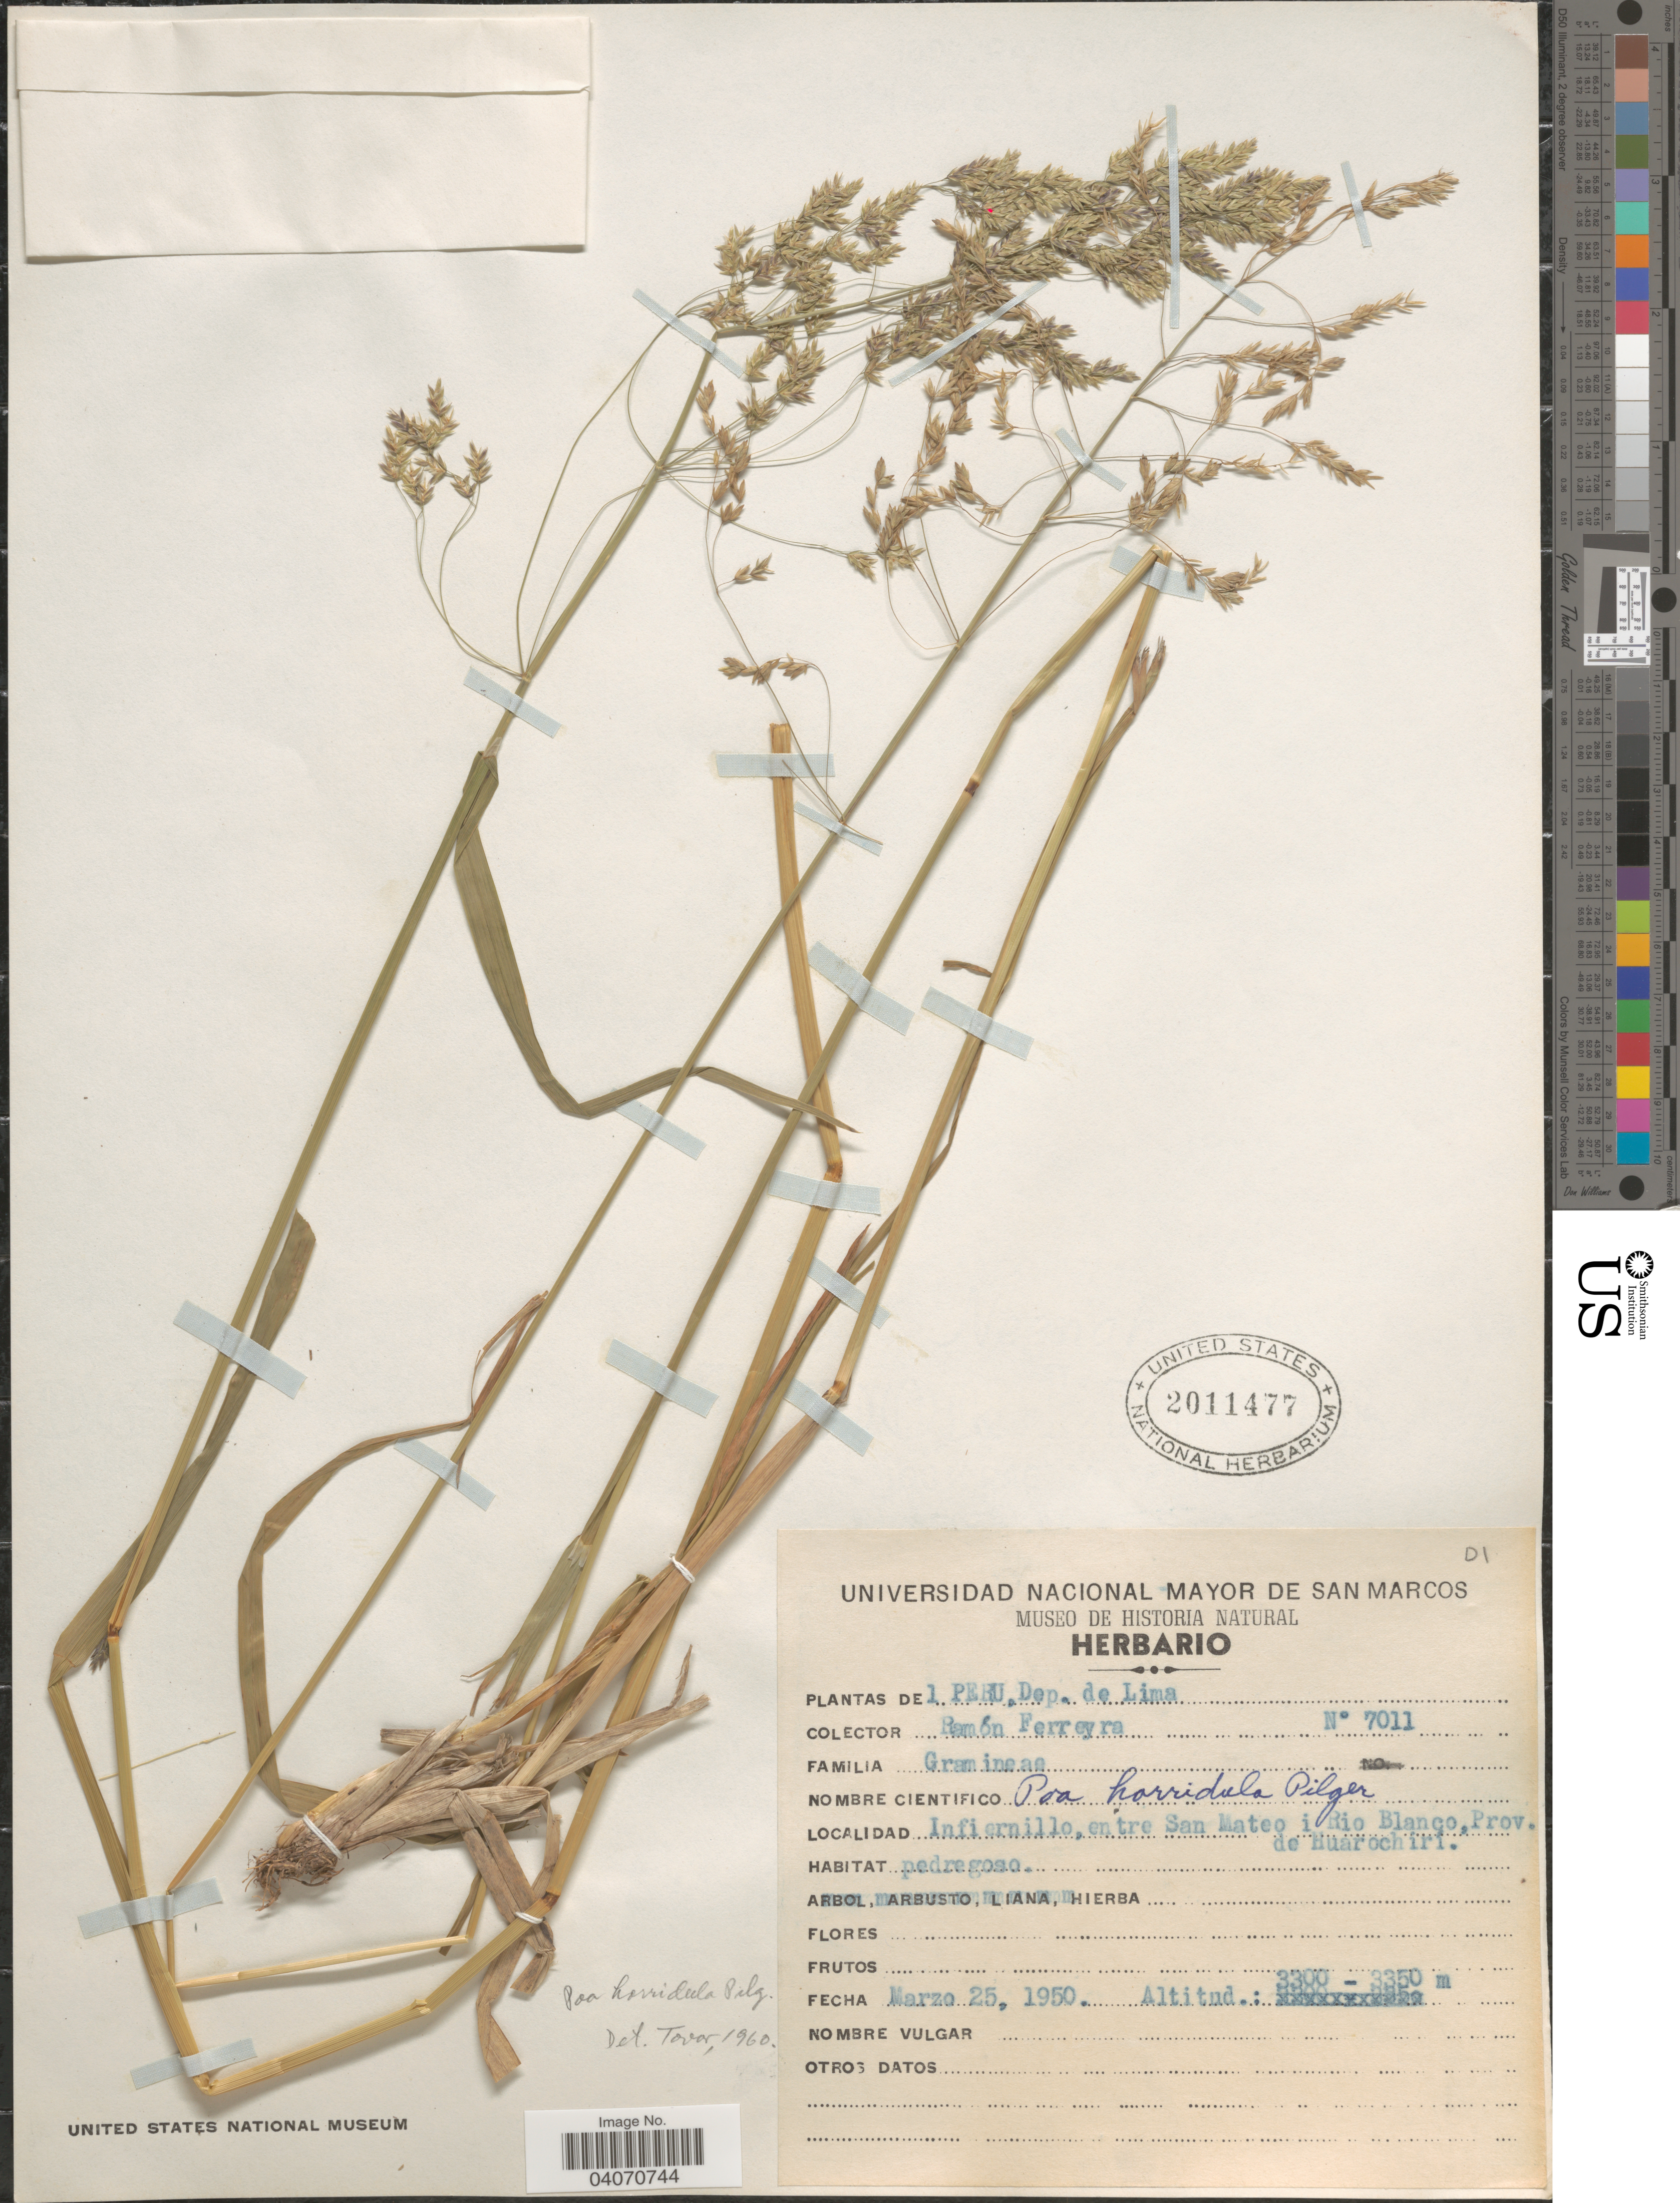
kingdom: Plantae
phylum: Tracheophyta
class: Liliopsida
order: Poales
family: Poaceae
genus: Poa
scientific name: Poa horridula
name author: Pilg.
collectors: R. A. Ferreyra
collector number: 7011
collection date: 1950-03-25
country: Peru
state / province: Lima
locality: Dep. de Lima. Infiernillo, entre San Mateo i Rio Blanco, Prov. de Huarochirí.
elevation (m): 3300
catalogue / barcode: US 2011477